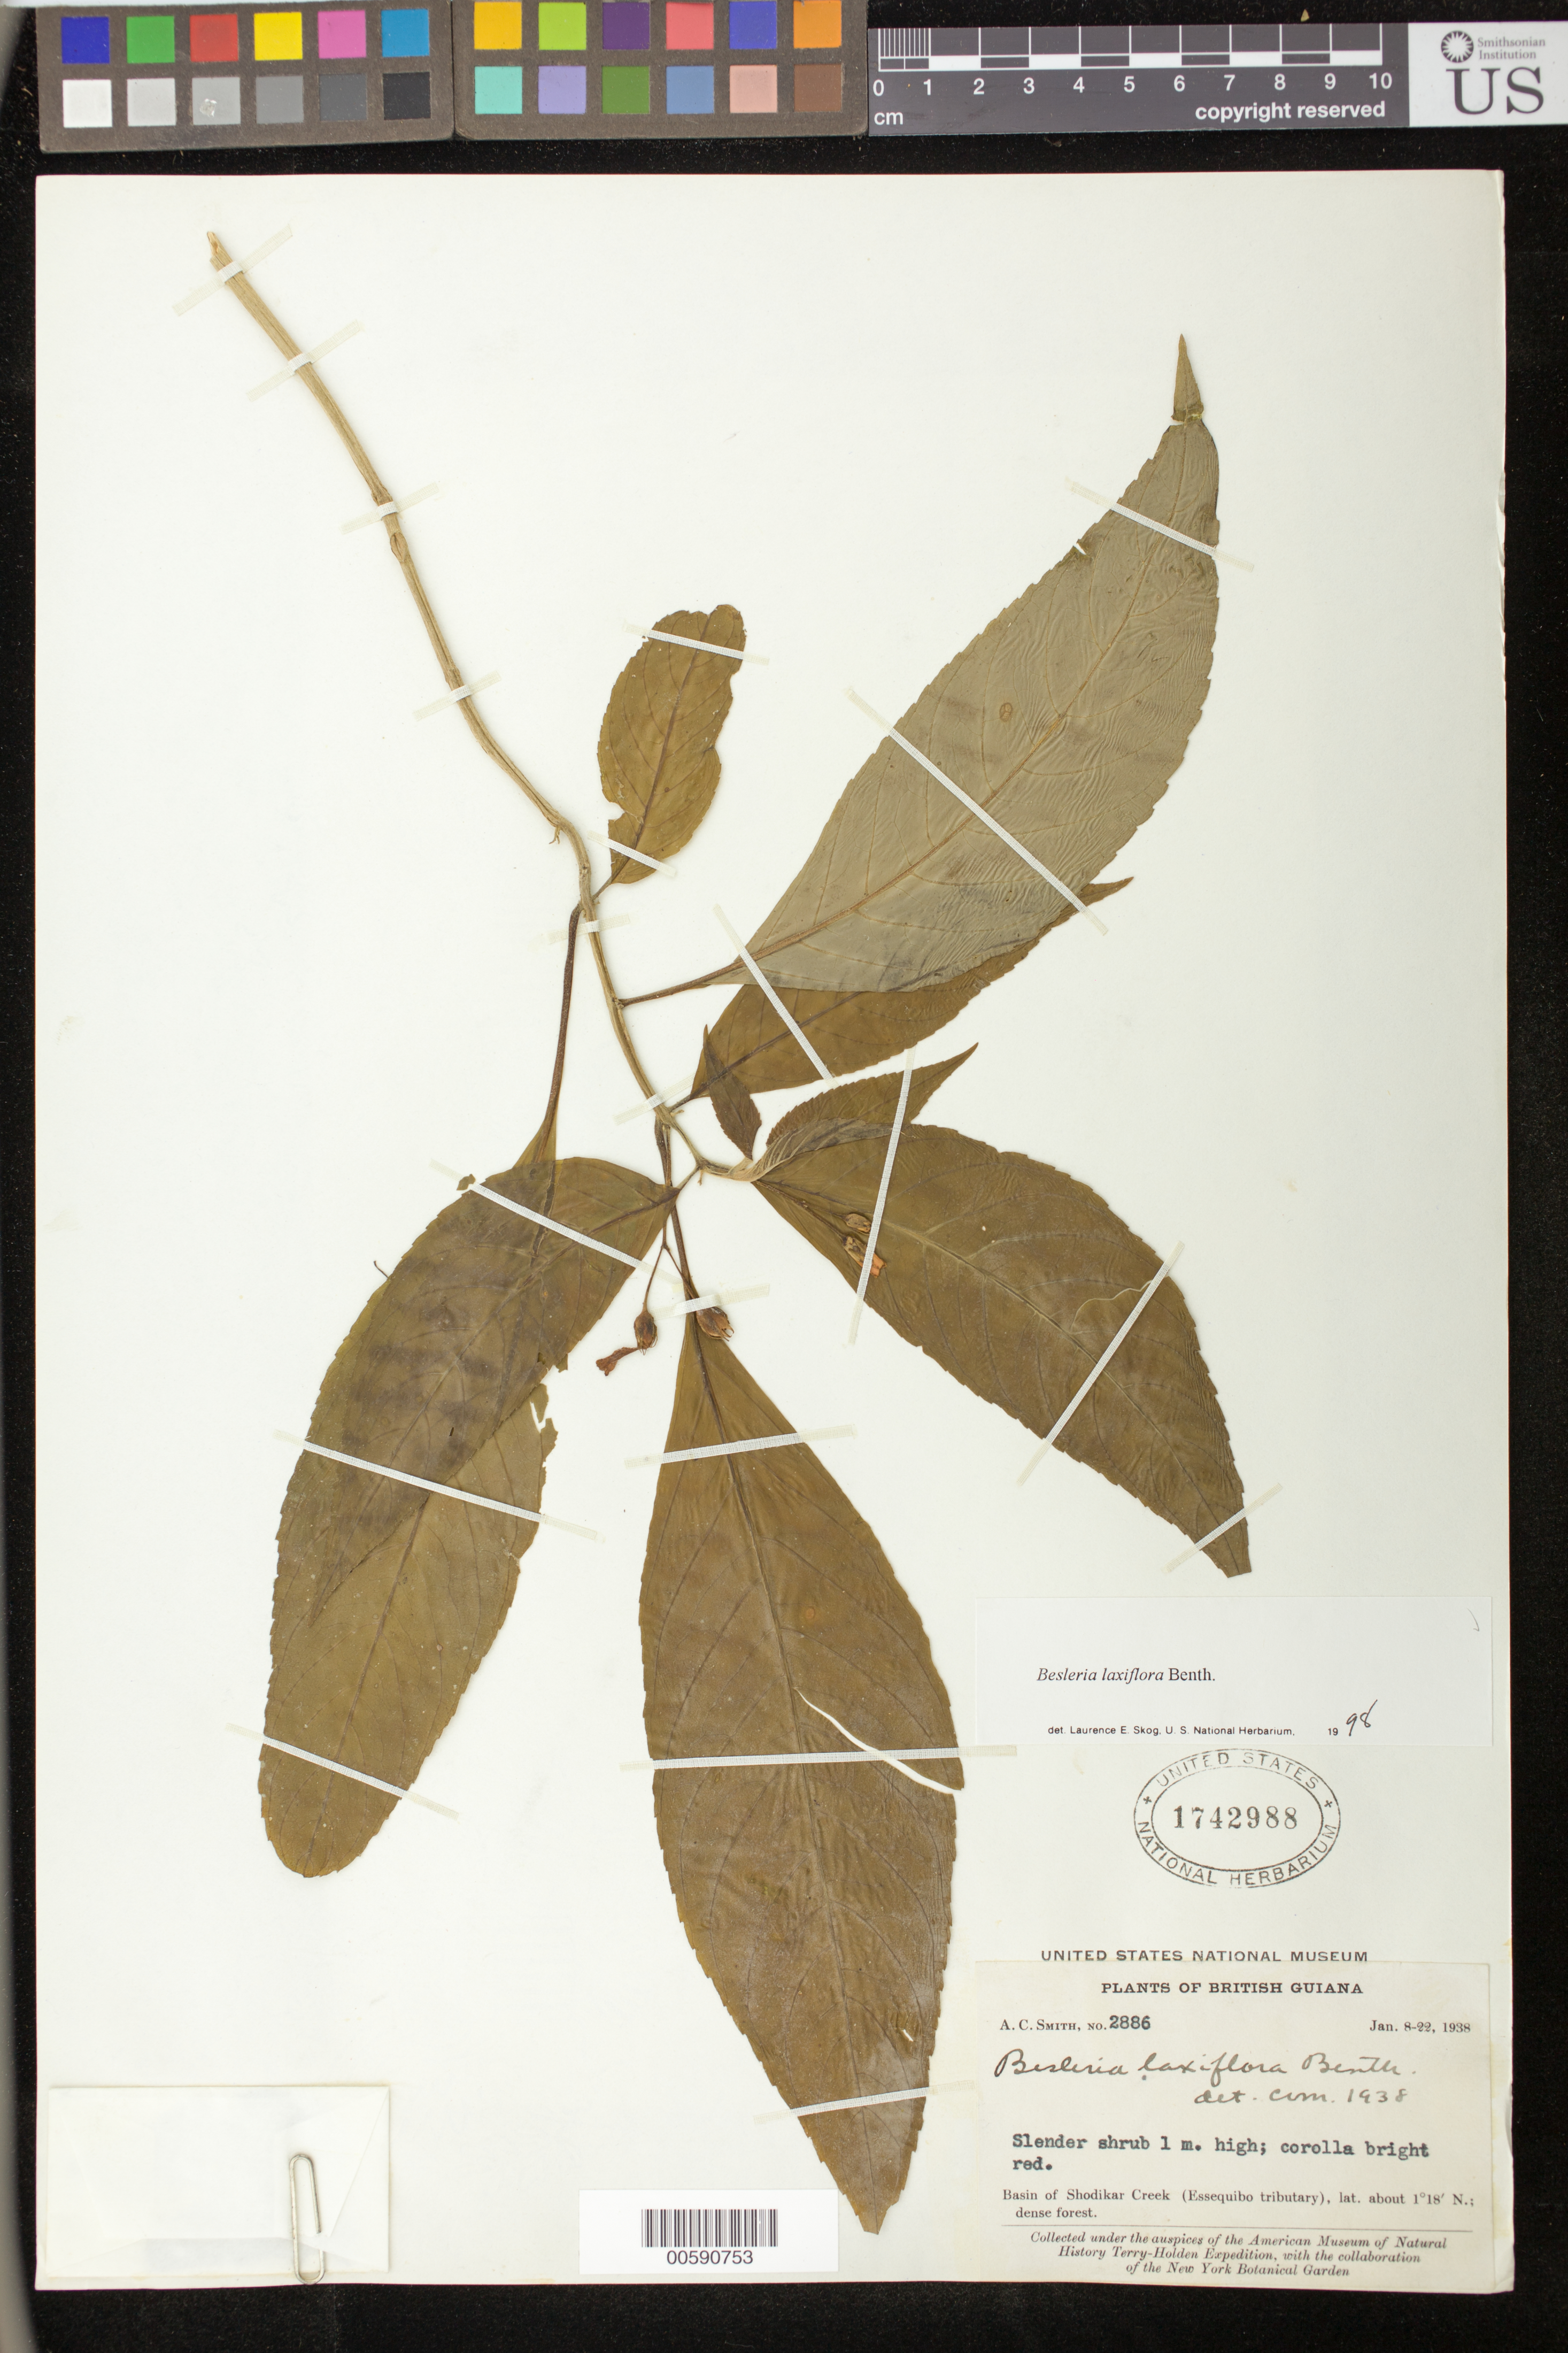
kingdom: Plantae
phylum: Tracheophyta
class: Magnoliopsida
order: Lamiales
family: Gesneriaceae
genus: Besleria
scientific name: Besleria laxiflora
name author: Benth.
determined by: Skog, Laurence E.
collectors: A. C. Smith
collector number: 2886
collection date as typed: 8-22 Jan 1938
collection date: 1938-01-08/1938-01-22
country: Guyana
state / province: U. Takutu-U. Essequibo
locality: Basin of Shodikar Creek (Essequibo tributary), lat. about 1°18' N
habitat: Dense forest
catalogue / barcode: US 1742988